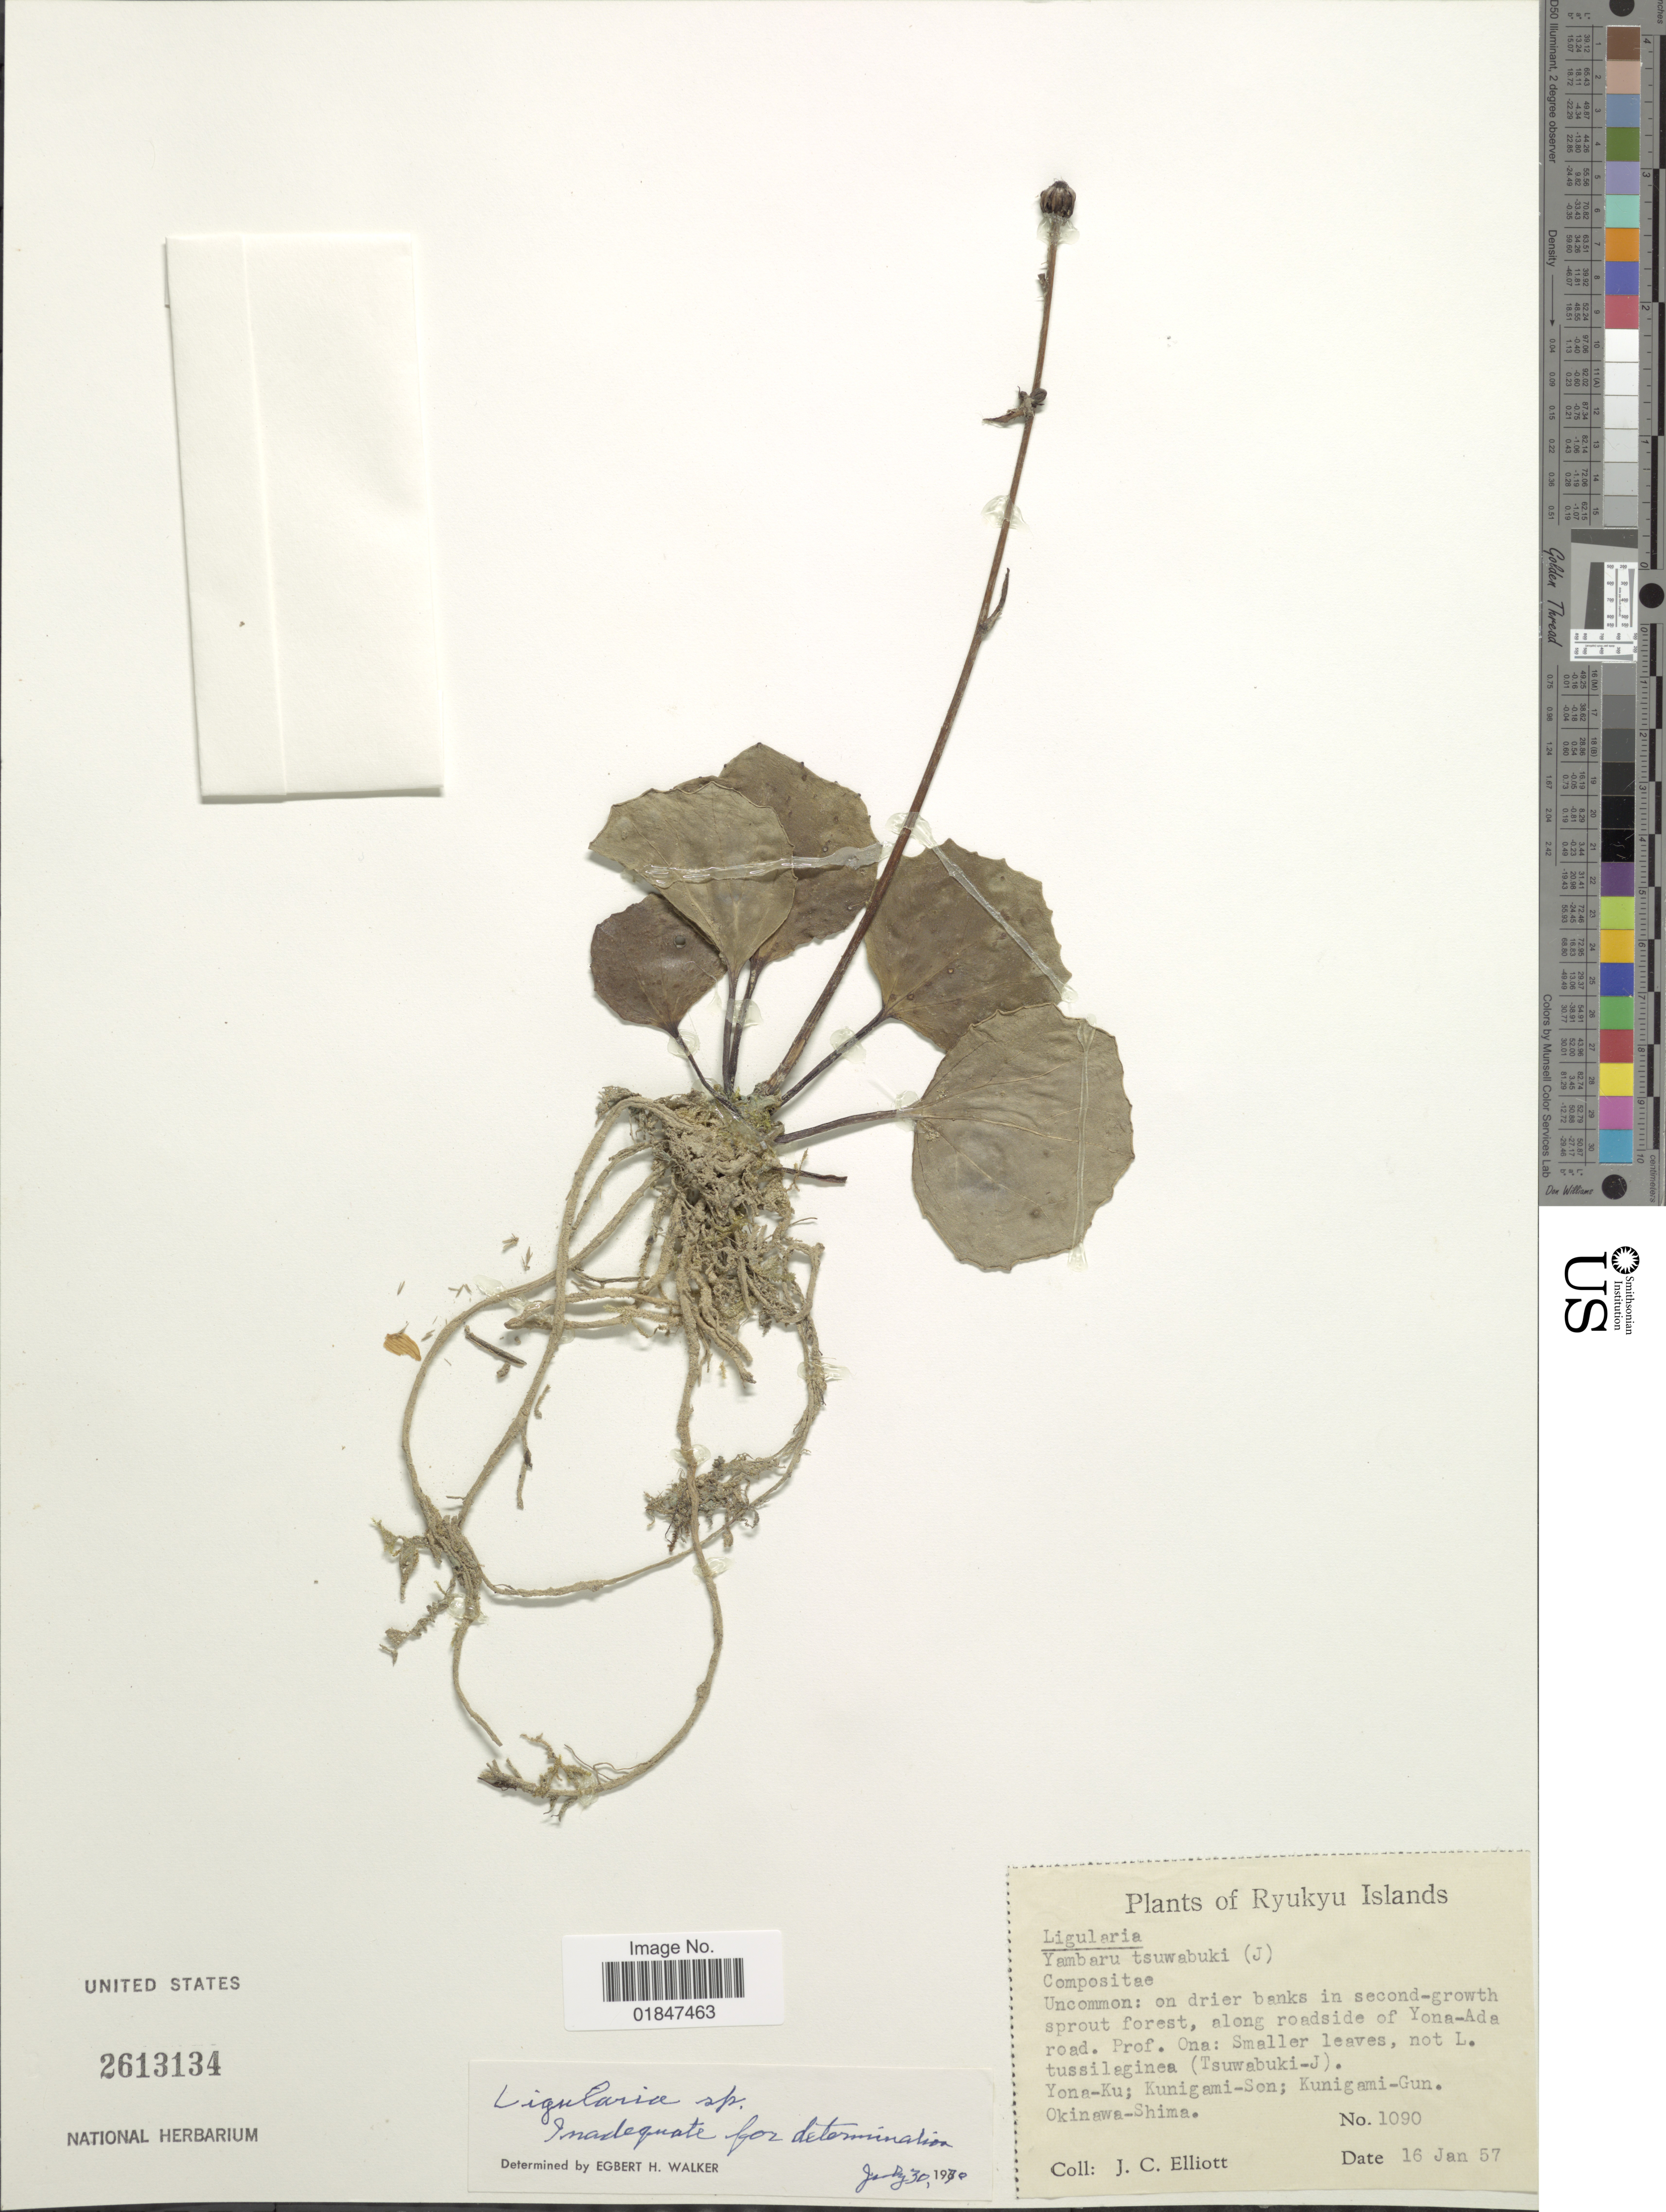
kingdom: Plantae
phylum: Tracheophyta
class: Magnoliopsida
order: Asterales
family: Asteraceae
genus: Ligularia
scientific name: Ligularia sp.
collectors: J. Elliot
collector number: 1090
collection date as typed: Transcribed d/m/y: 16/1/57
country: Japan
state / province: Okinawa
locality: Ryukyu Islands, along roadside of Yona-Ada road. Prof. Ona: Yona-Ku; Kunigami-Son; Kunigami-Gun. Okinawa-Shima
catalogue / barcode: US 2613134